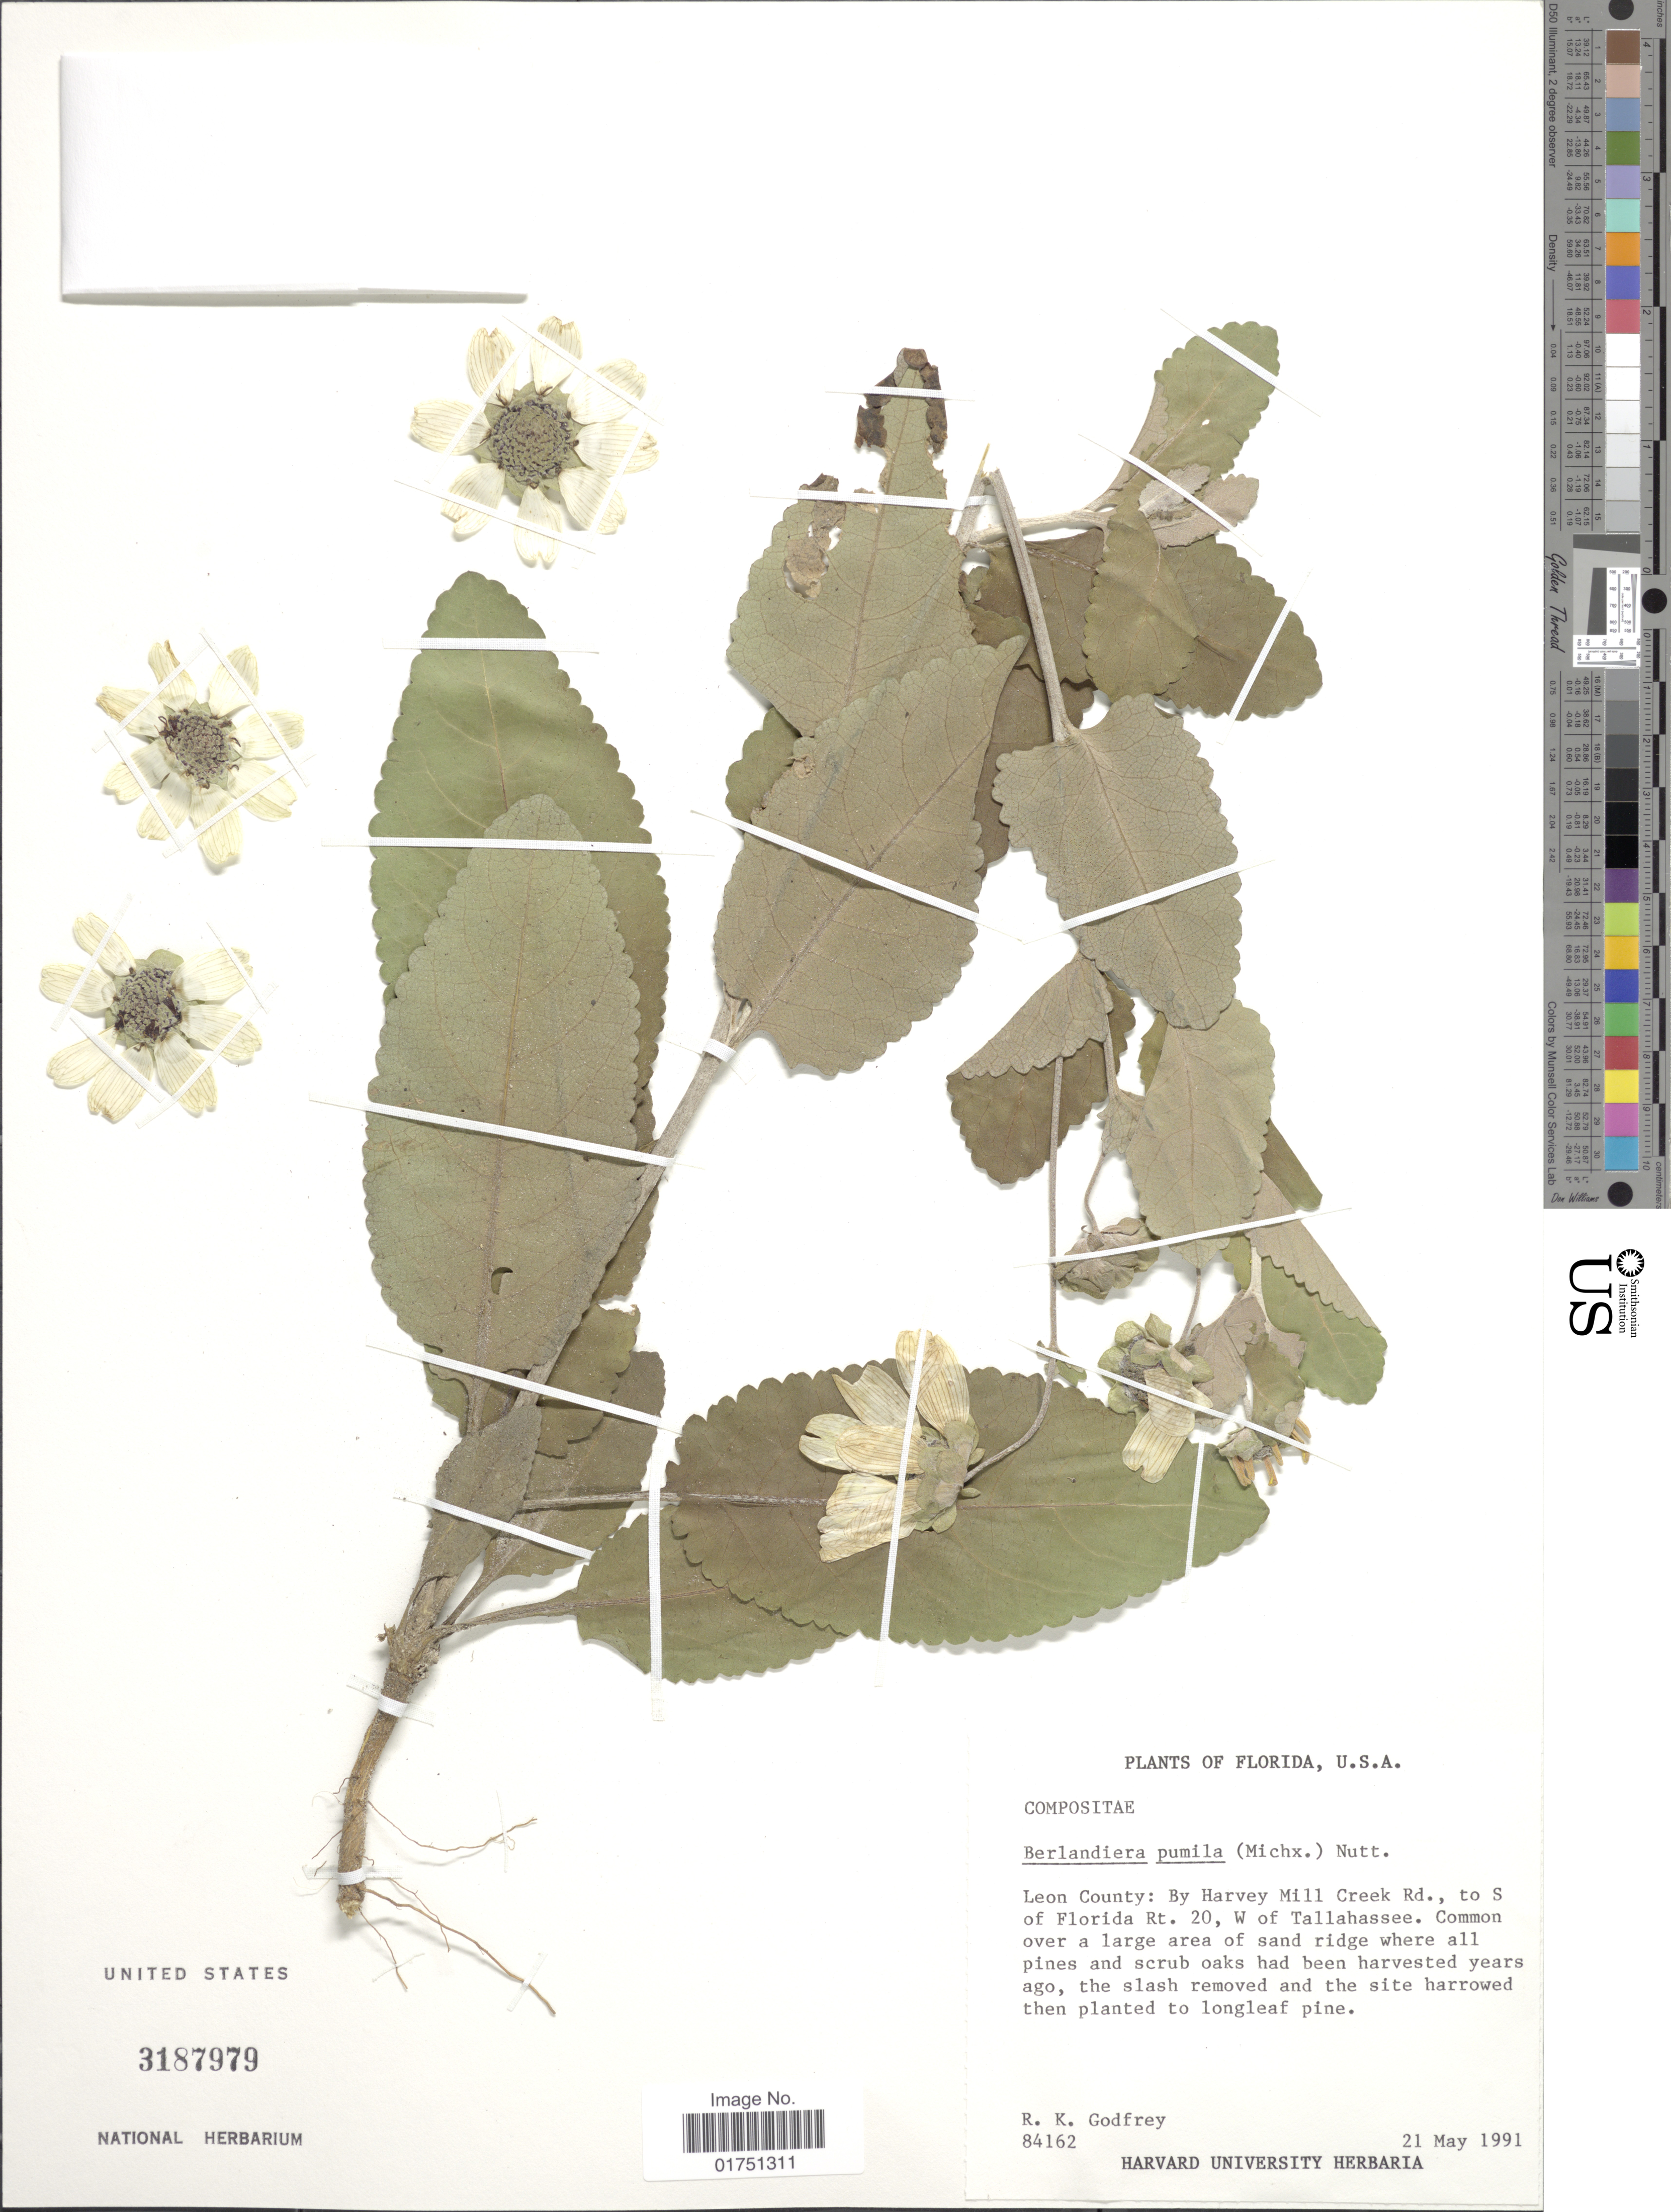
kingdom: Plantae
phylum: Tracheophyta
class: Magnoliopsida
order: Asterales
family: Asteraceae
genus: Berlandiera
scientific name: Berlandiera pumila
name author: (Michx.) Nutt.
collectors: R. K. Godfrey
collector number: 84162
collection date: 1991-05-21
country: United States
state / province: Florida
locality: Leon County: By Harvey Mill Creek Rd., to S of Florida Rt. 20, W of Tallahassee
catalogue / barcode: US 3187979